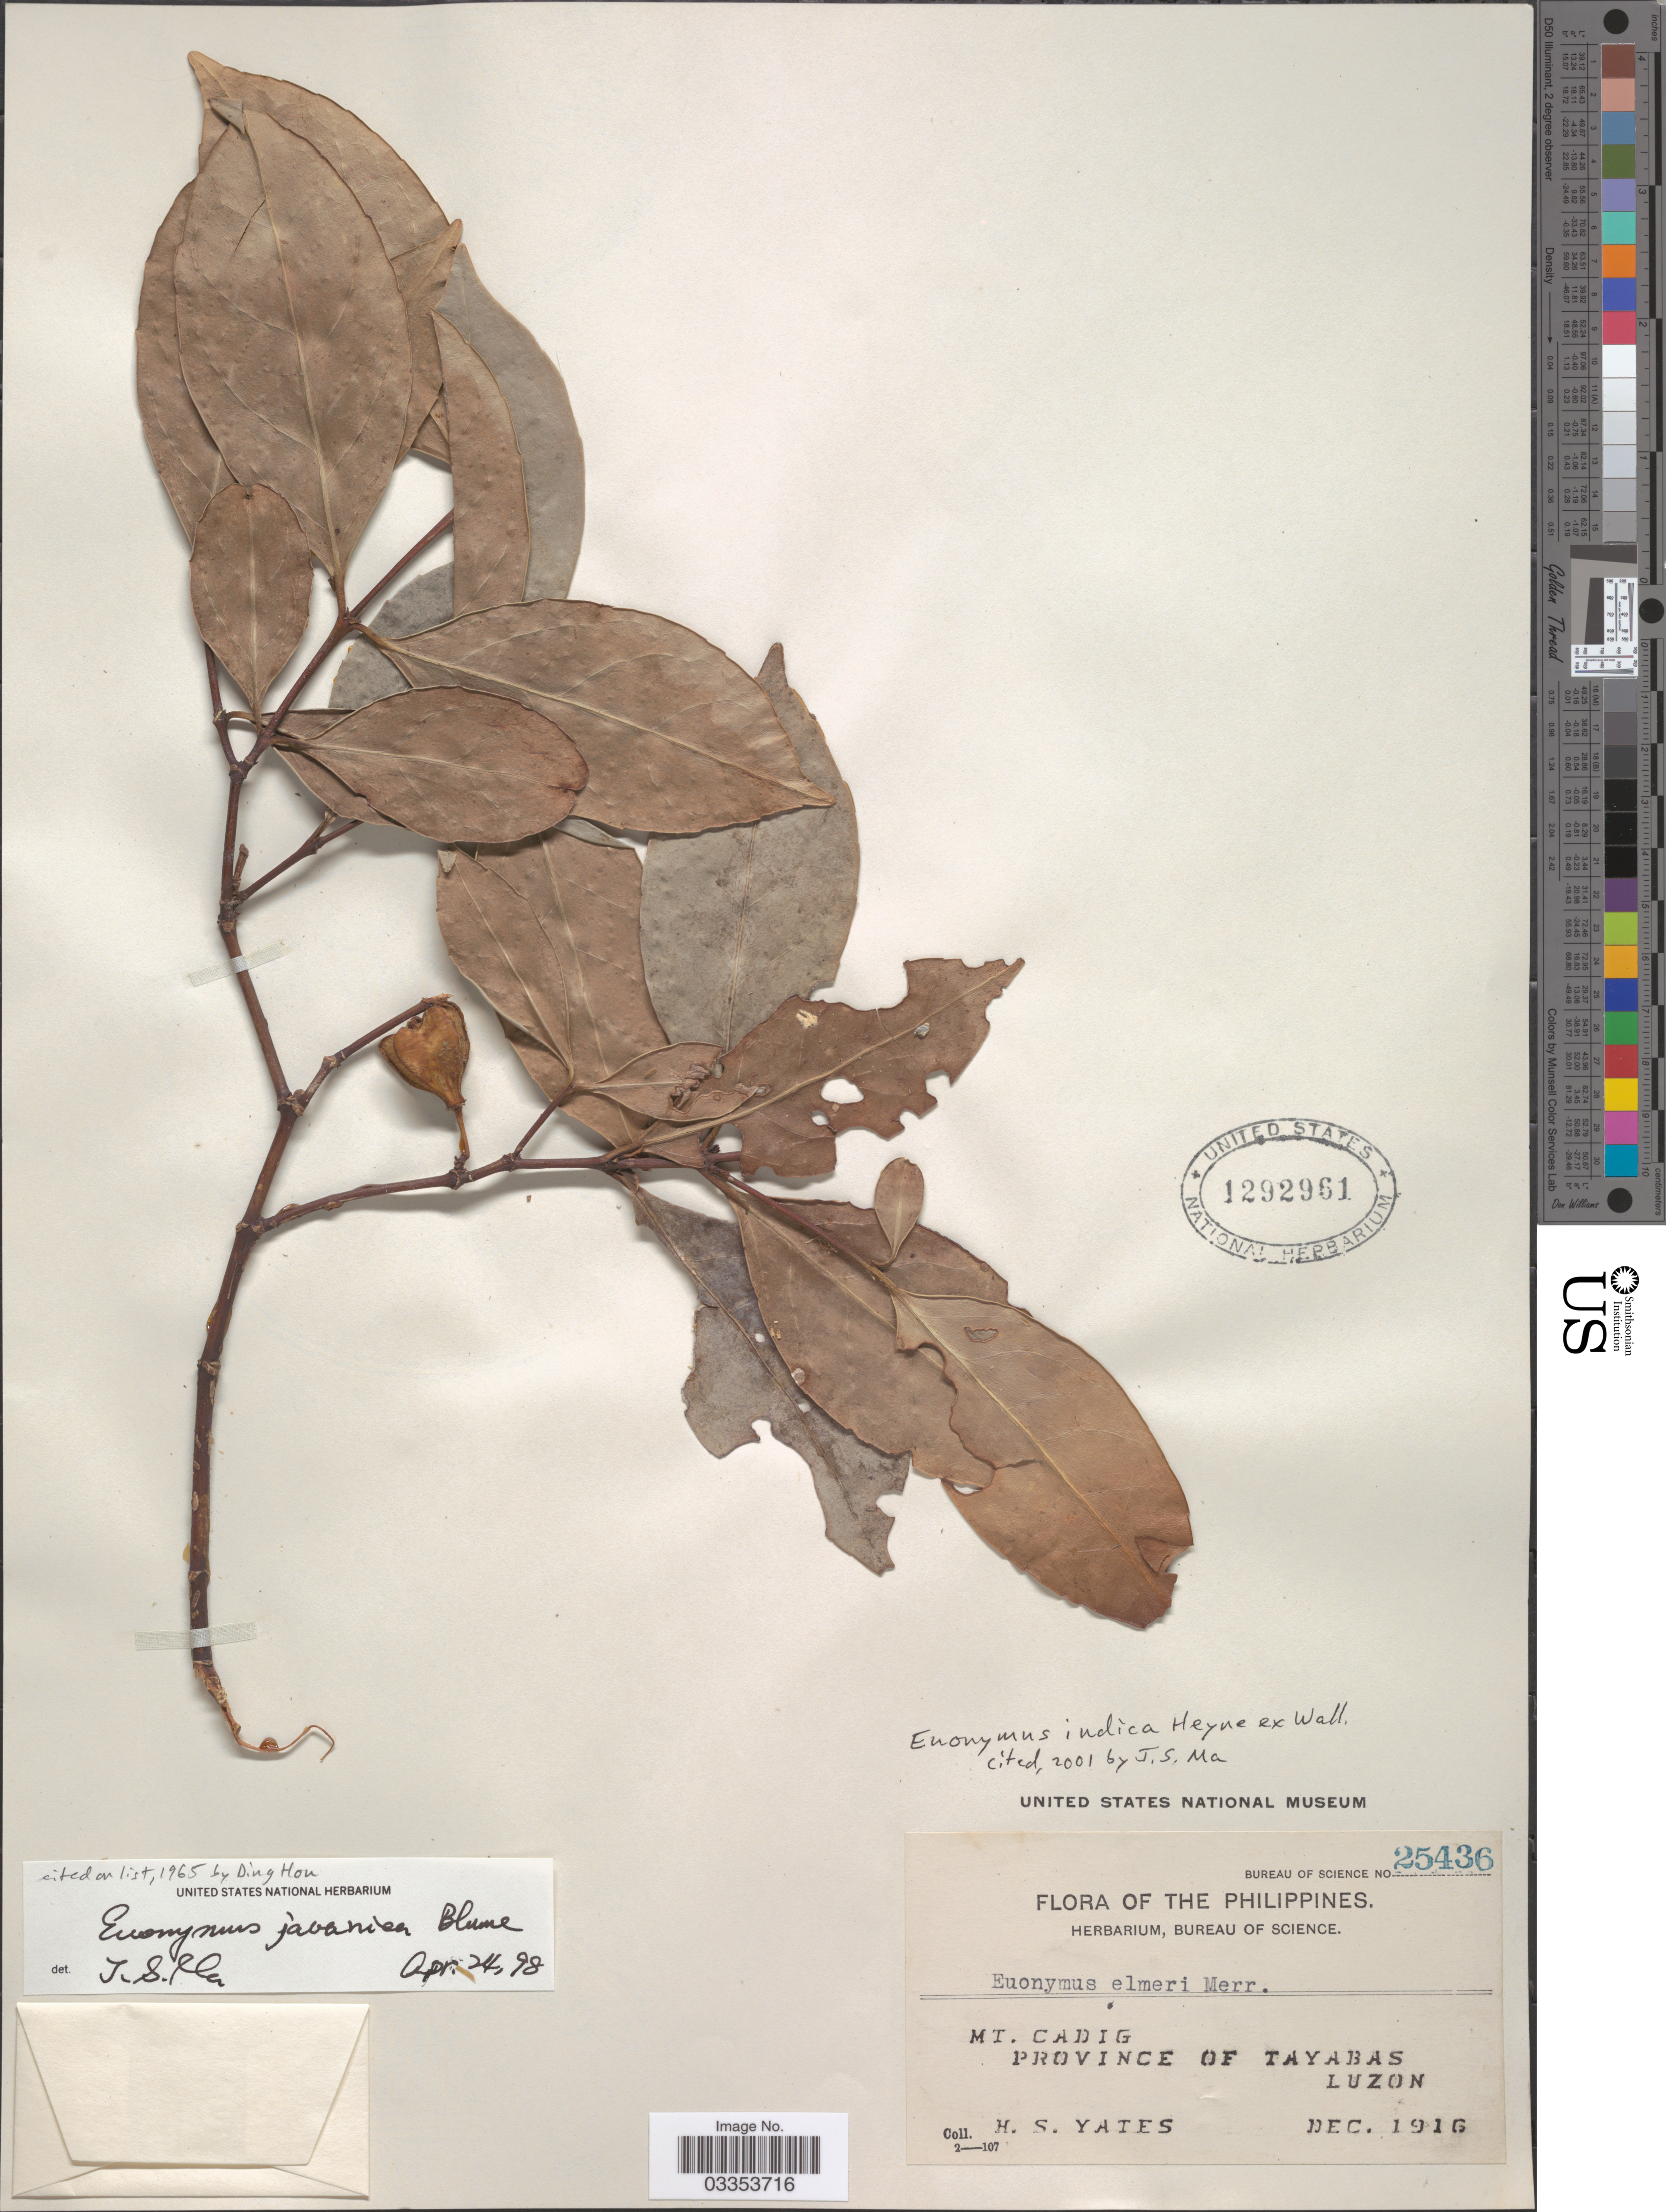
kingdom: Plantae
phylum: Tracheophyta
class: Magnoliopsida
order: Celastrales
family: Celastraceae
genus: Euonymus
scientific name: Euonymus indicus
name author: B. Heyne ex Wall.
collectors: H. S. Yates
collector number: Bureau of Science 25436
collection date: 1916-12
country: Philippines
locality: Mt. Cadig. Province of Tayabas, Luzon.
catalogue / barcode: US 1292961